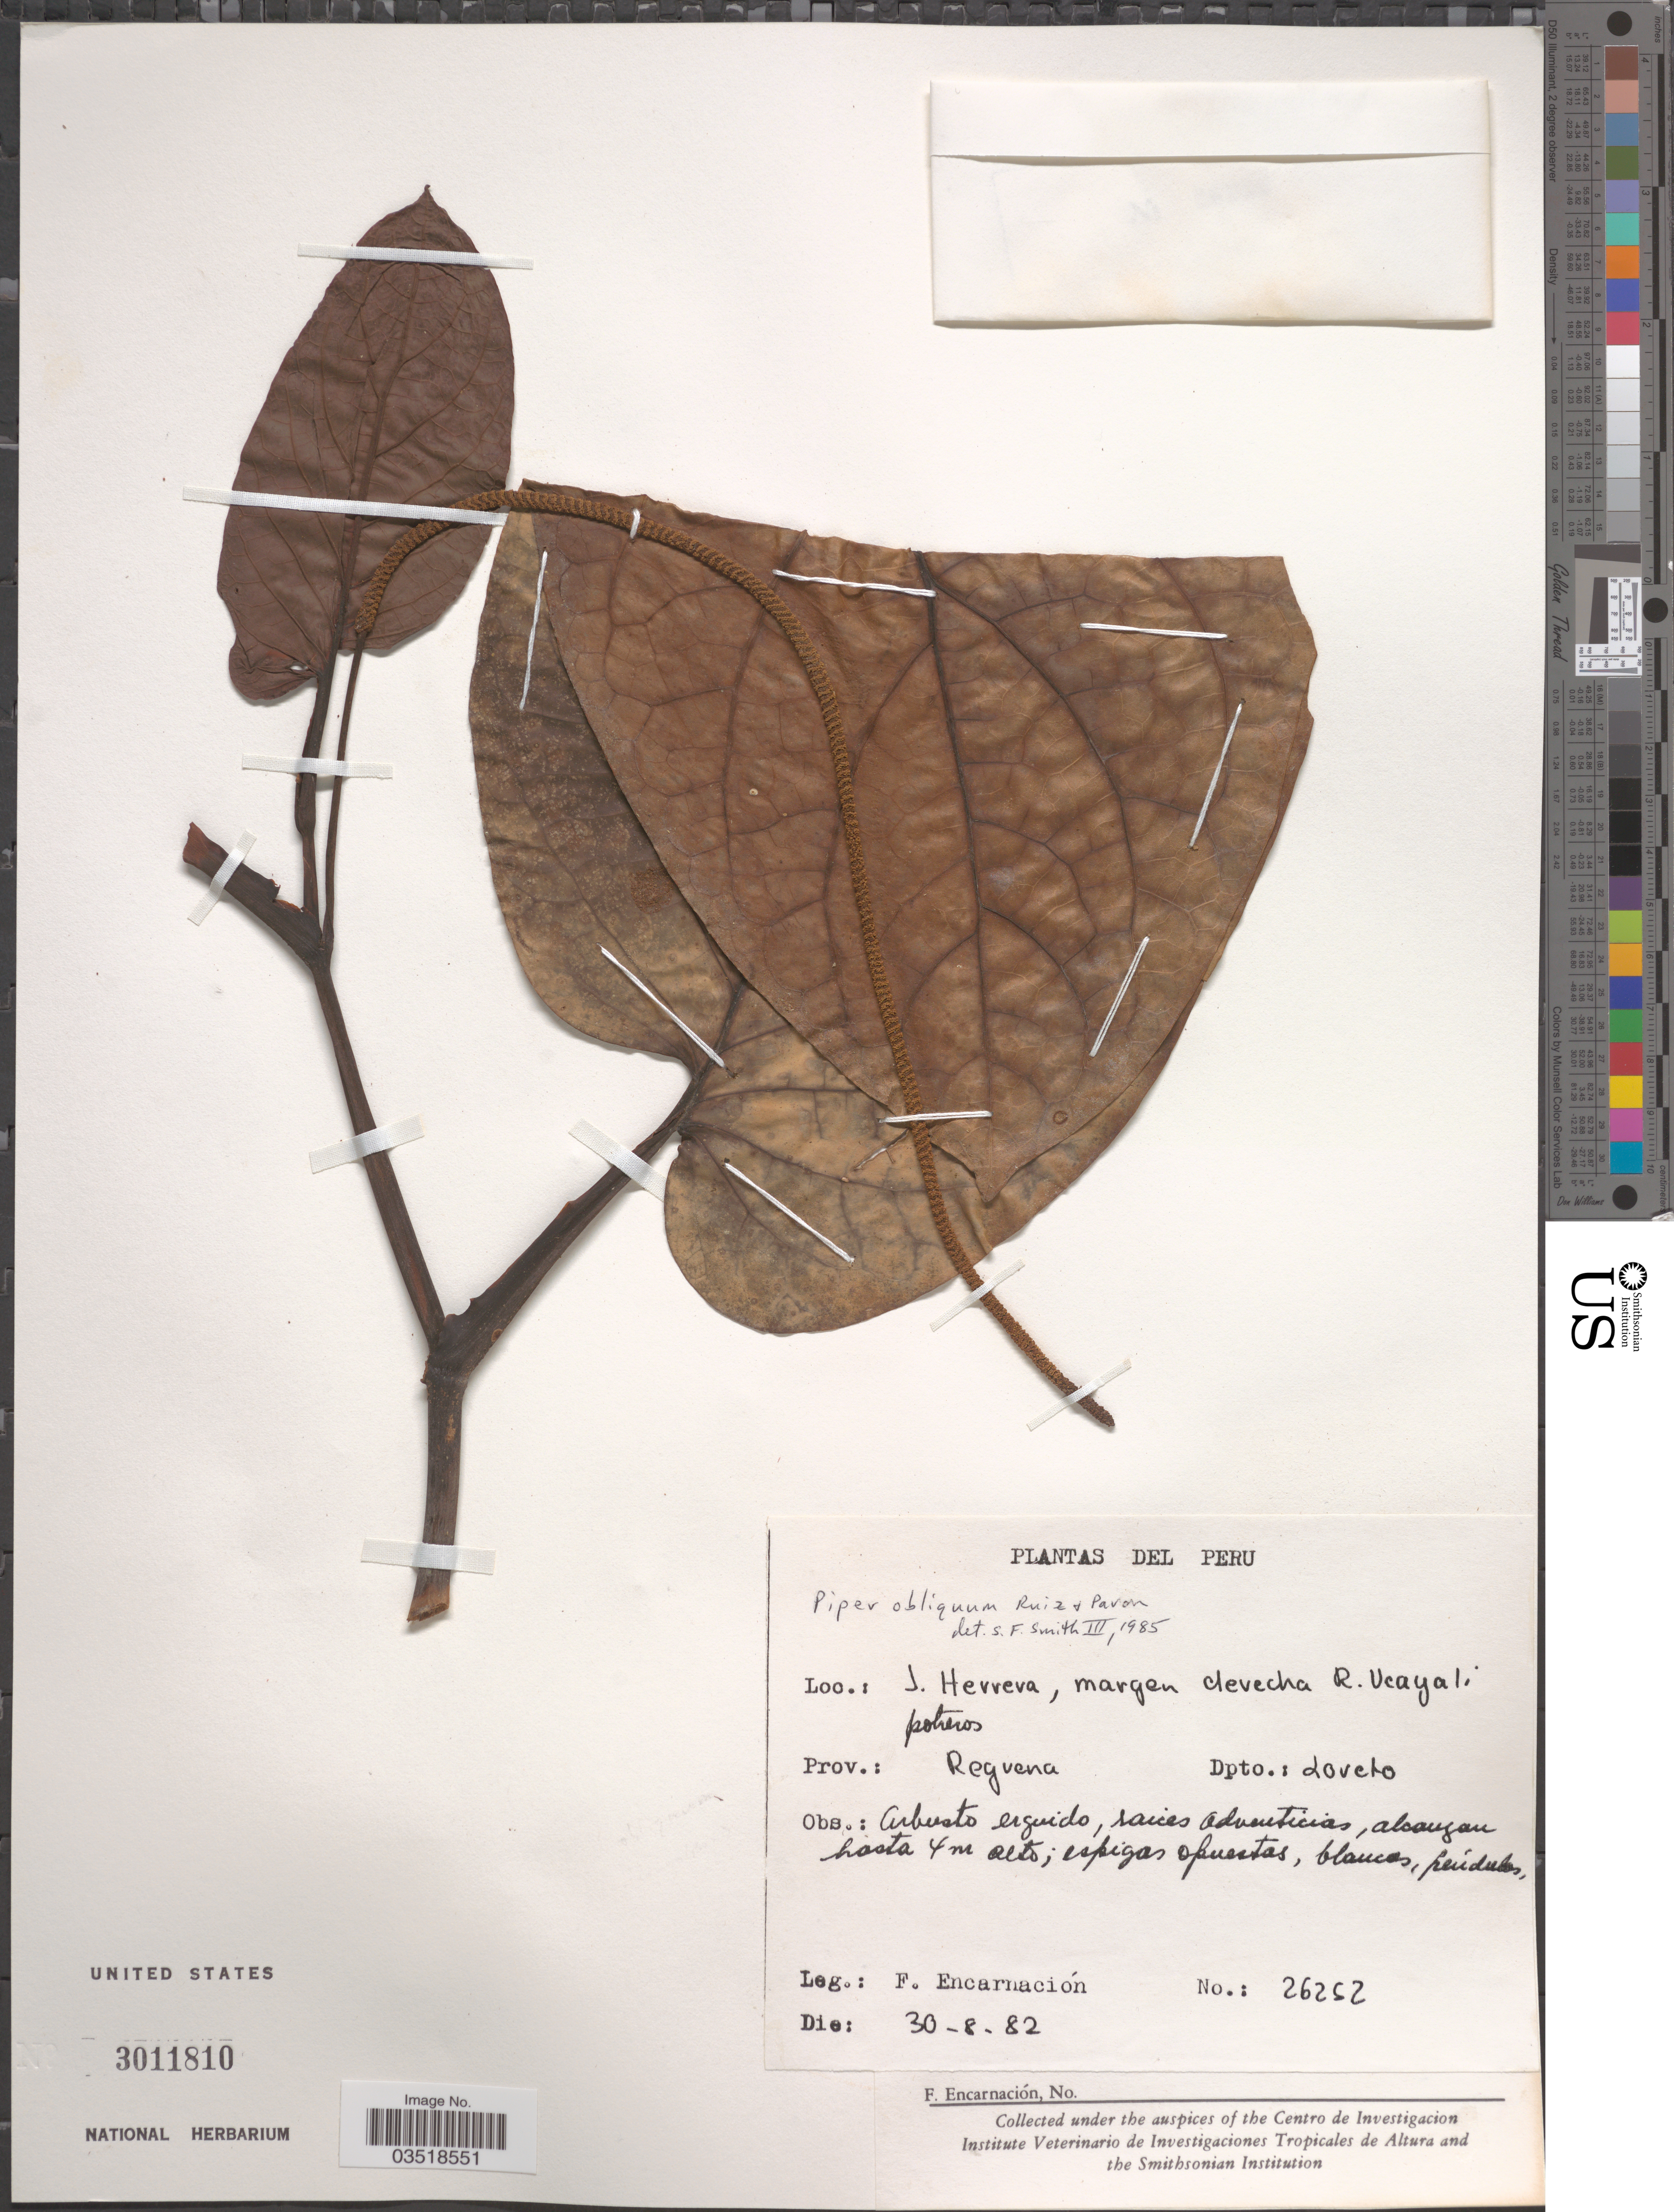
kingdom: Plantae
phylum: Tracheophyta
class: Magnoliopsida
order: Piperales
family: Piperaceae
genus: Piper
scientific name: Piper obliquum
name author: Ruiz & Pav.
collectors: F. Encarnación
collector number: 26252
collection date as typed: Transcribed d/m/y: 30/8/82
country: Peru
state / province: Loreto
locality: J. Herrera, margen derecha R. Ucayali, potreros. Prov.: Requena. Dpto.: Loreto.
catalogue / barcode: US 3011810